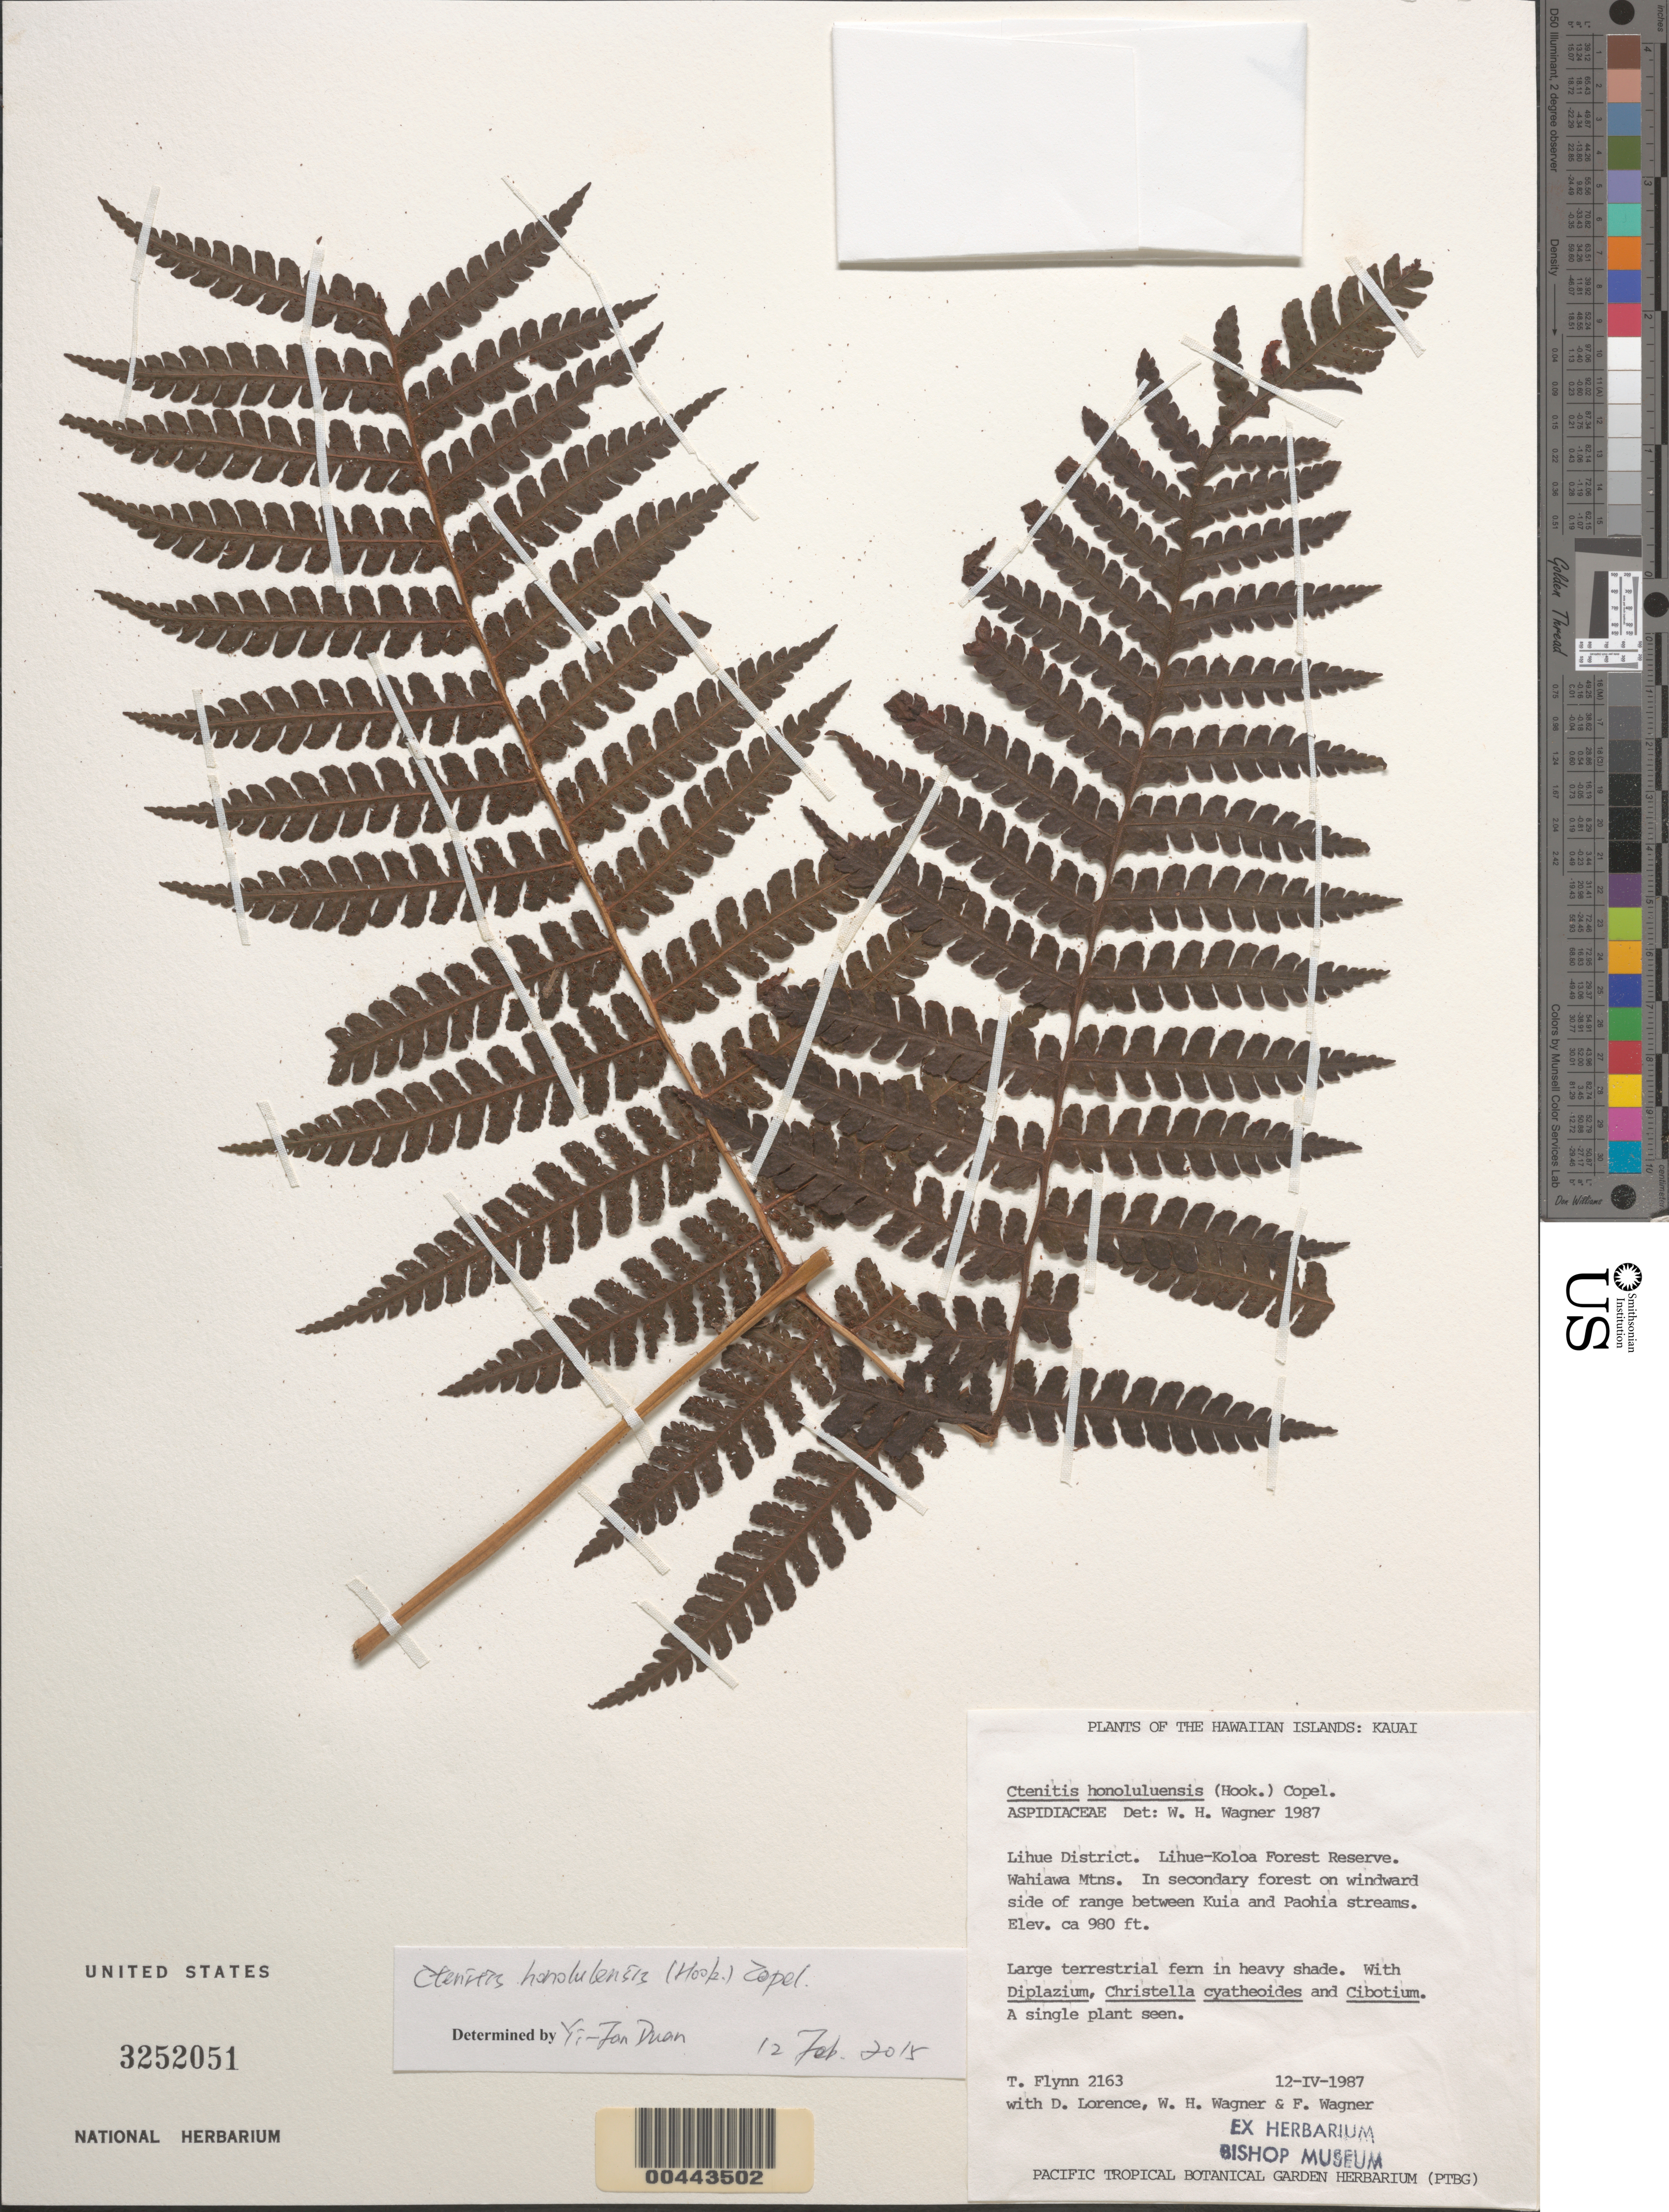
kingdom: Plantae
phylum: Tracheophyta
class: Polypodiopsida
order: Polypodiales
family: Dryopteridaceae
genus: Ctenitis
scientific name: Ctenitis honoluluensis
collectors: T. Flynn, D. Lorence, W. Wagner & F. Wagner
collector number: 2163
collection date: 1987-04-12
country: United States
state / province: Hawaii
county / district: Kauai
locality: The Hawaiian Islands: Kauai. Lihue District. Lihue-Koloa Forest Reserve. Wahiawa Mtns. In secondary forest on windward side of range between Kuia and Paohia streams.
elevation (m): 299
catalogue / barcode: US 3252051